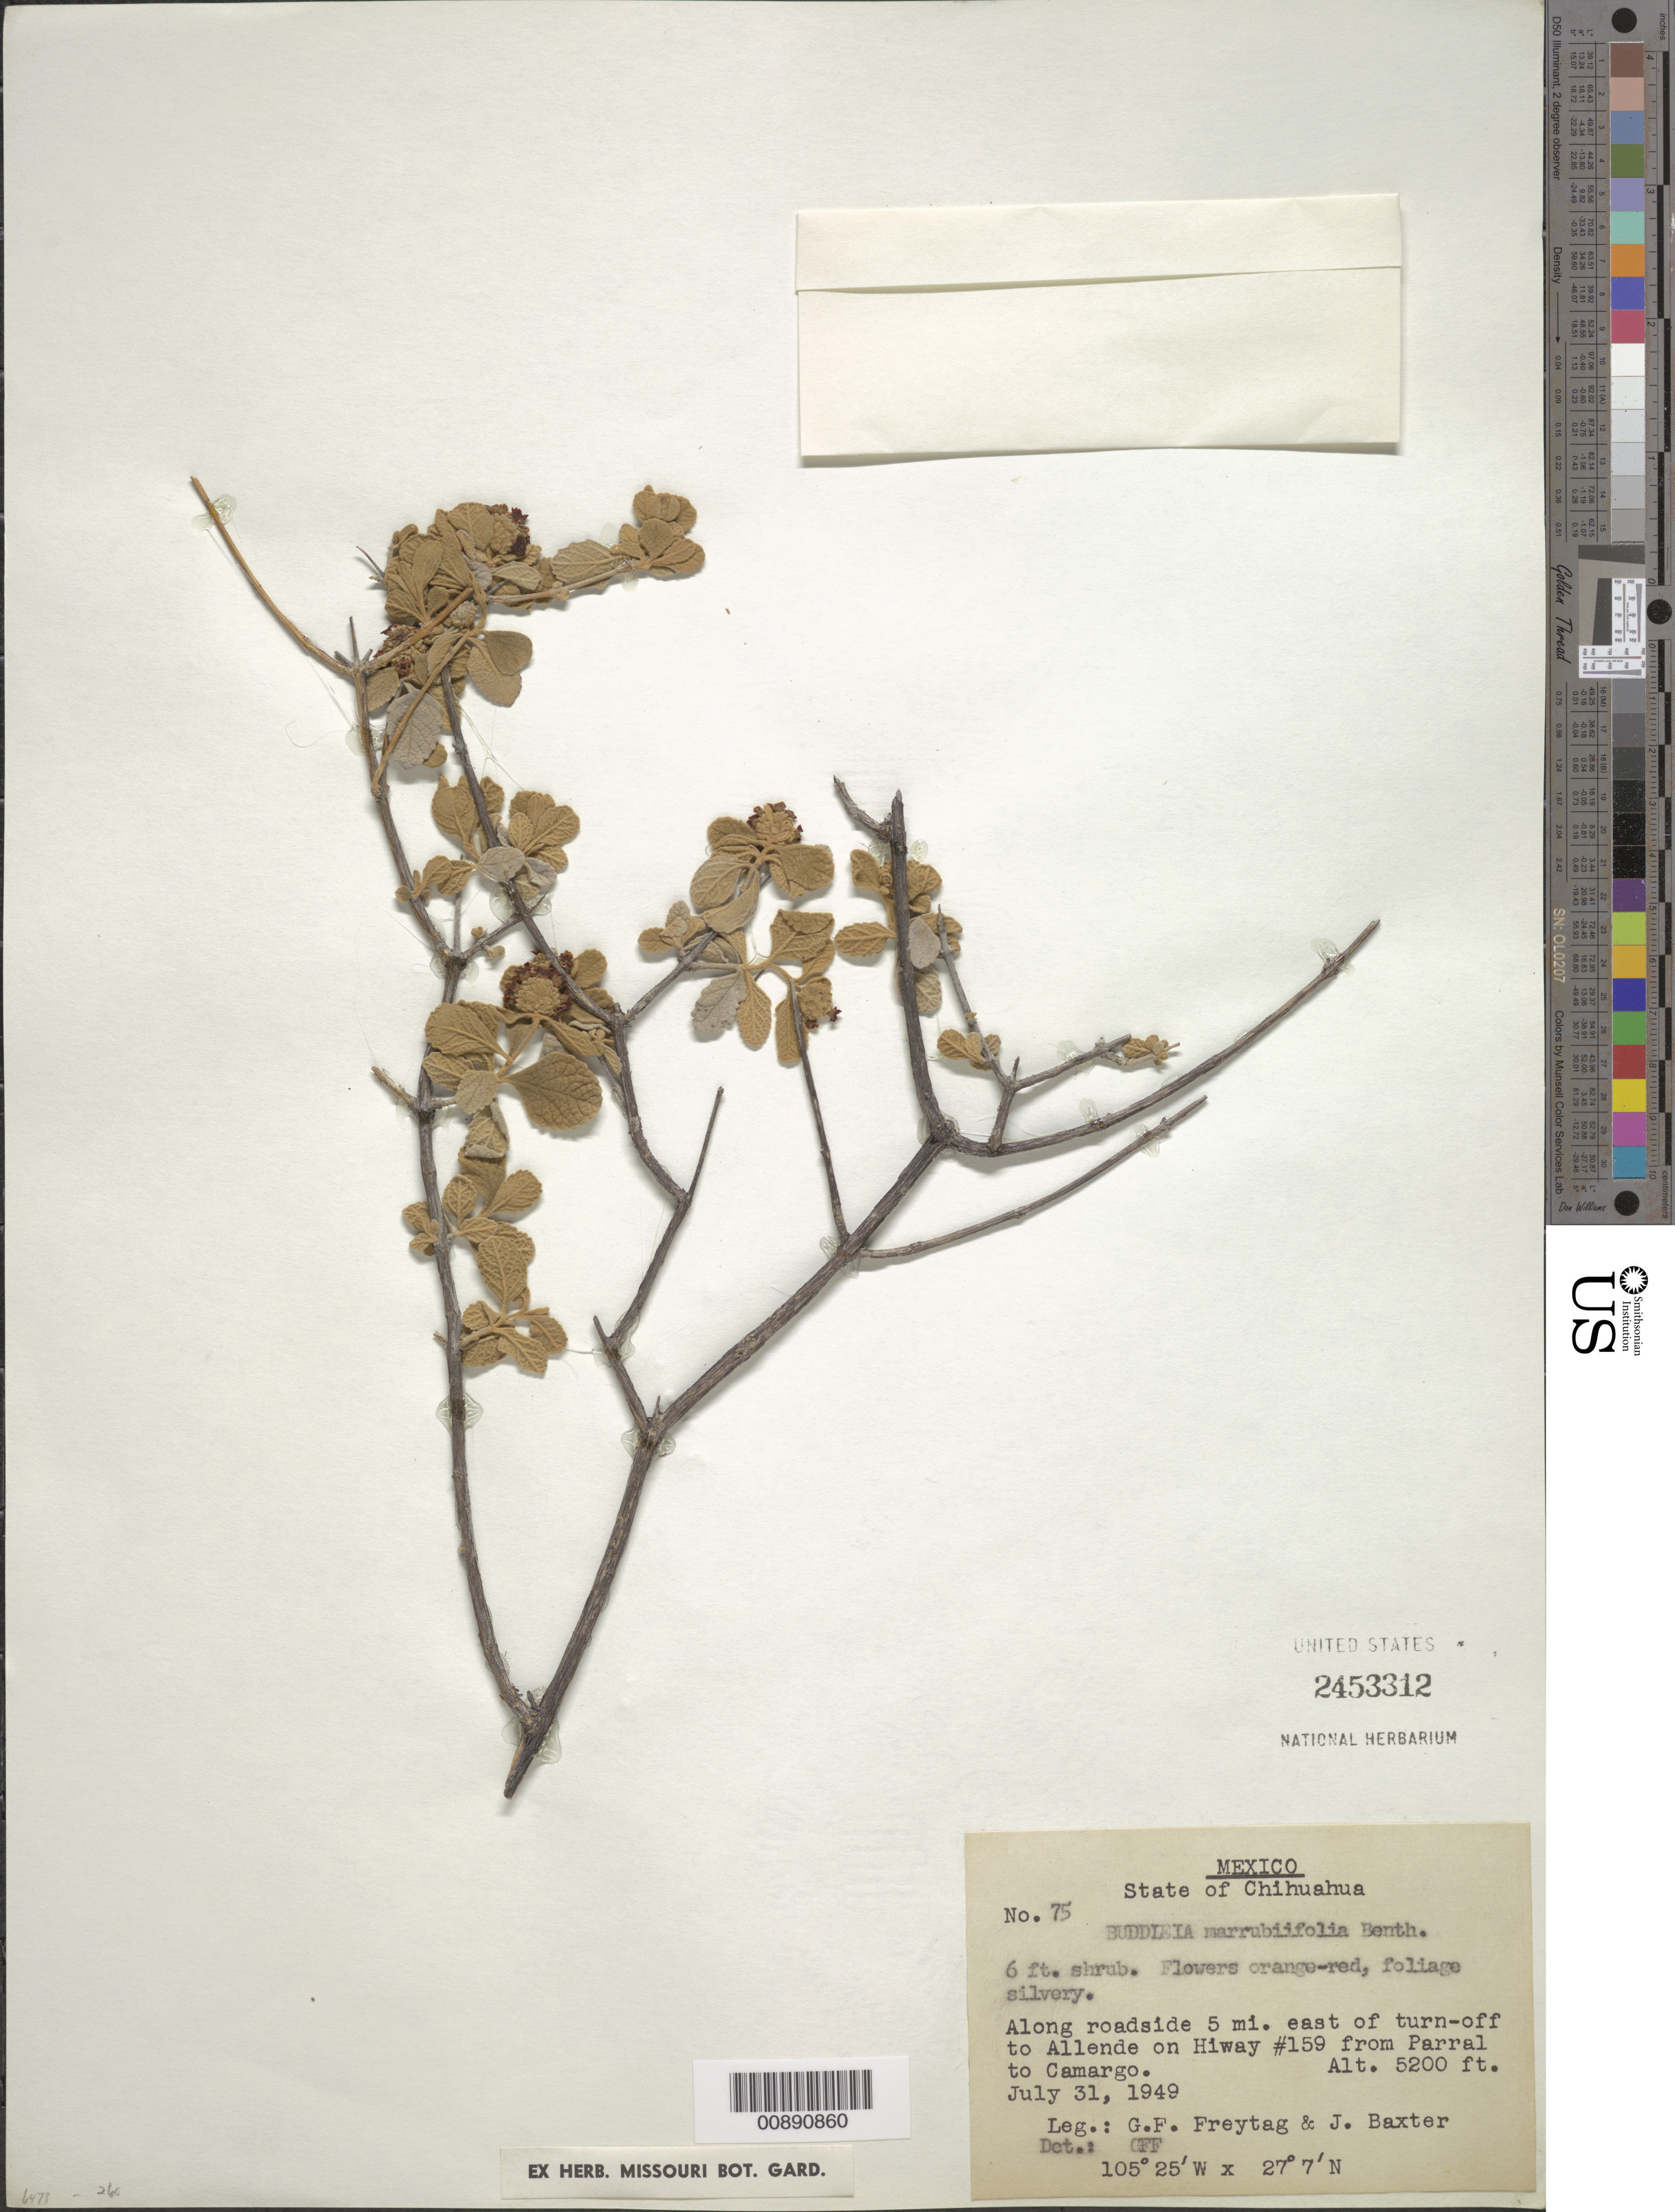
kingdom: Plantae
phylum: Tracheophyta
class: Magnoliopsida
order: Lamiales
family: Scrophulariaceae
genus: Buddleja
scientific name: Buddleja marrubiifolia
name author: Benth.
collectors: G. F. Freytag & J. Baxter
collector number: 75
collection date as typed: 31 Jul 1949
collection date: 1949-07-31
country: Mexico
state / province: Chihuahua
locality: Along roadside 5 mi. east of turn-off to Allende on Hwy #159 from Parral to Camargo, Chihuahua.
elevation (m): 1585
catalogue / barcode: US 2453312